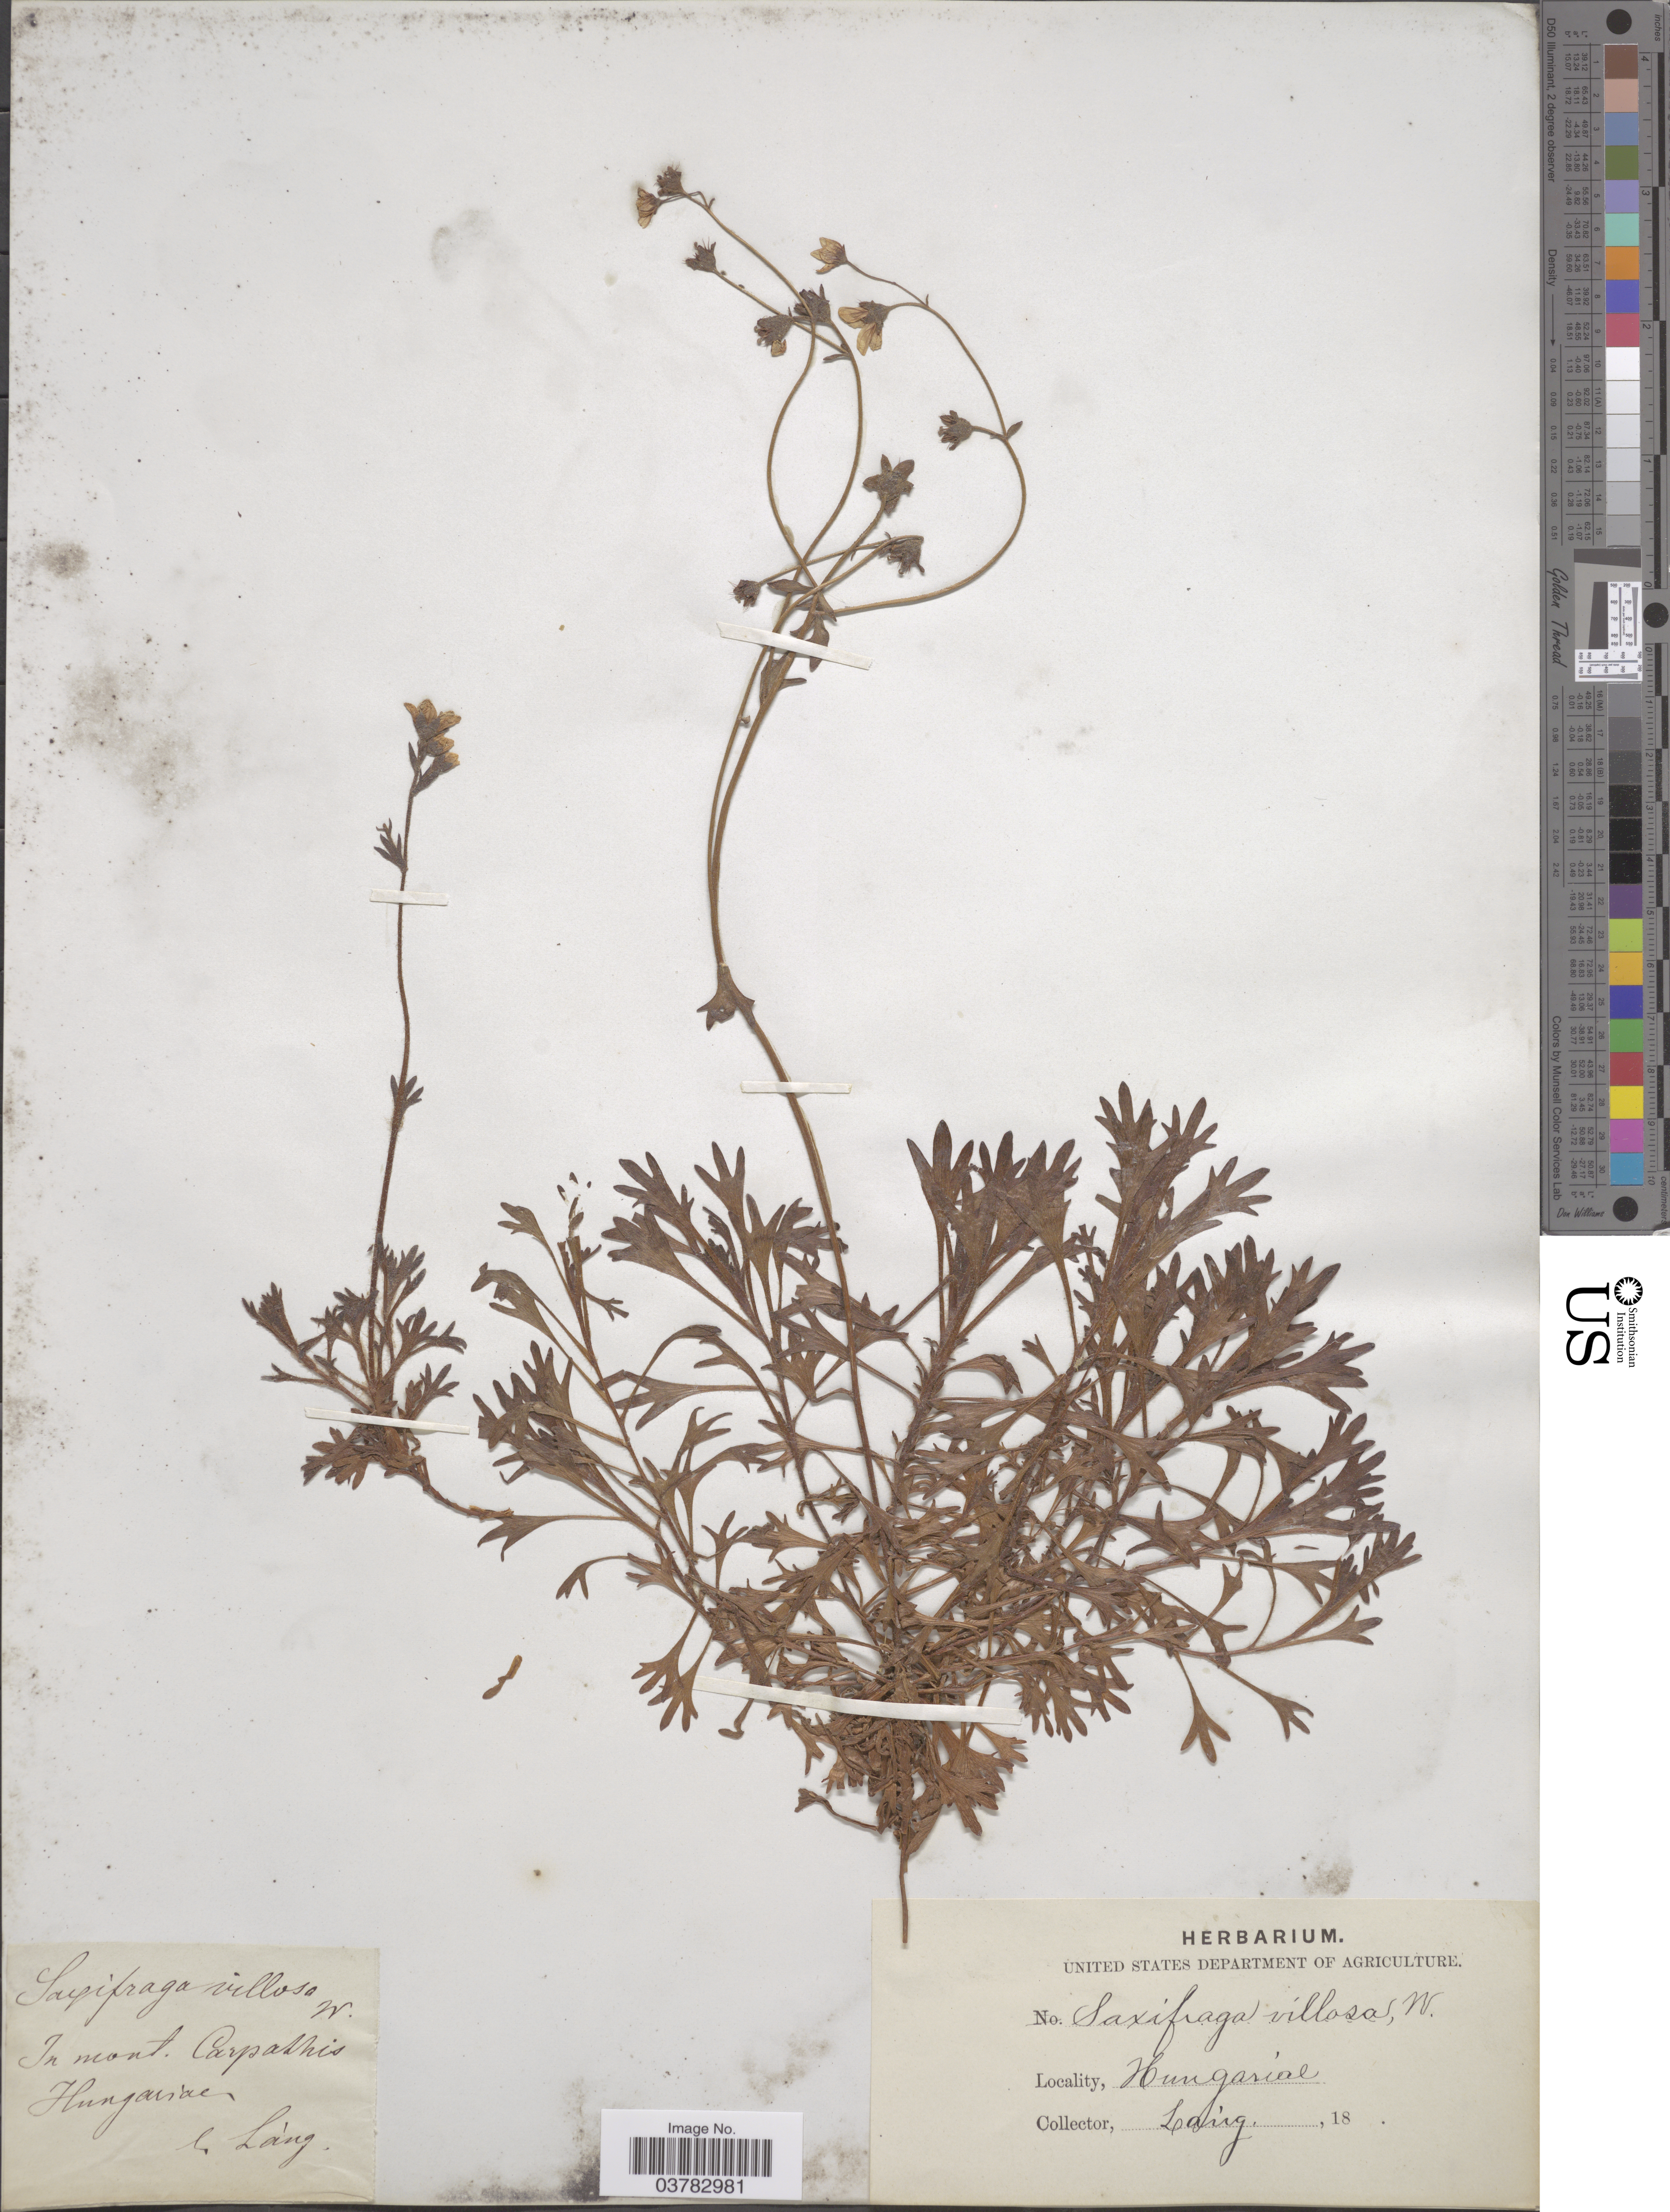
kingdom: Plantae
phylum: Tracheophyta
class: Magnoliopsida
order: Saxifragales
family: Saxifragaceae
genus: Saxifraga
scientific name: Saxifraga villosa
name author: Willd.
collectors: -- Lang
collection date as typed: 18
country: Hungary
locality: In mont. Carpathis. Hungariae.